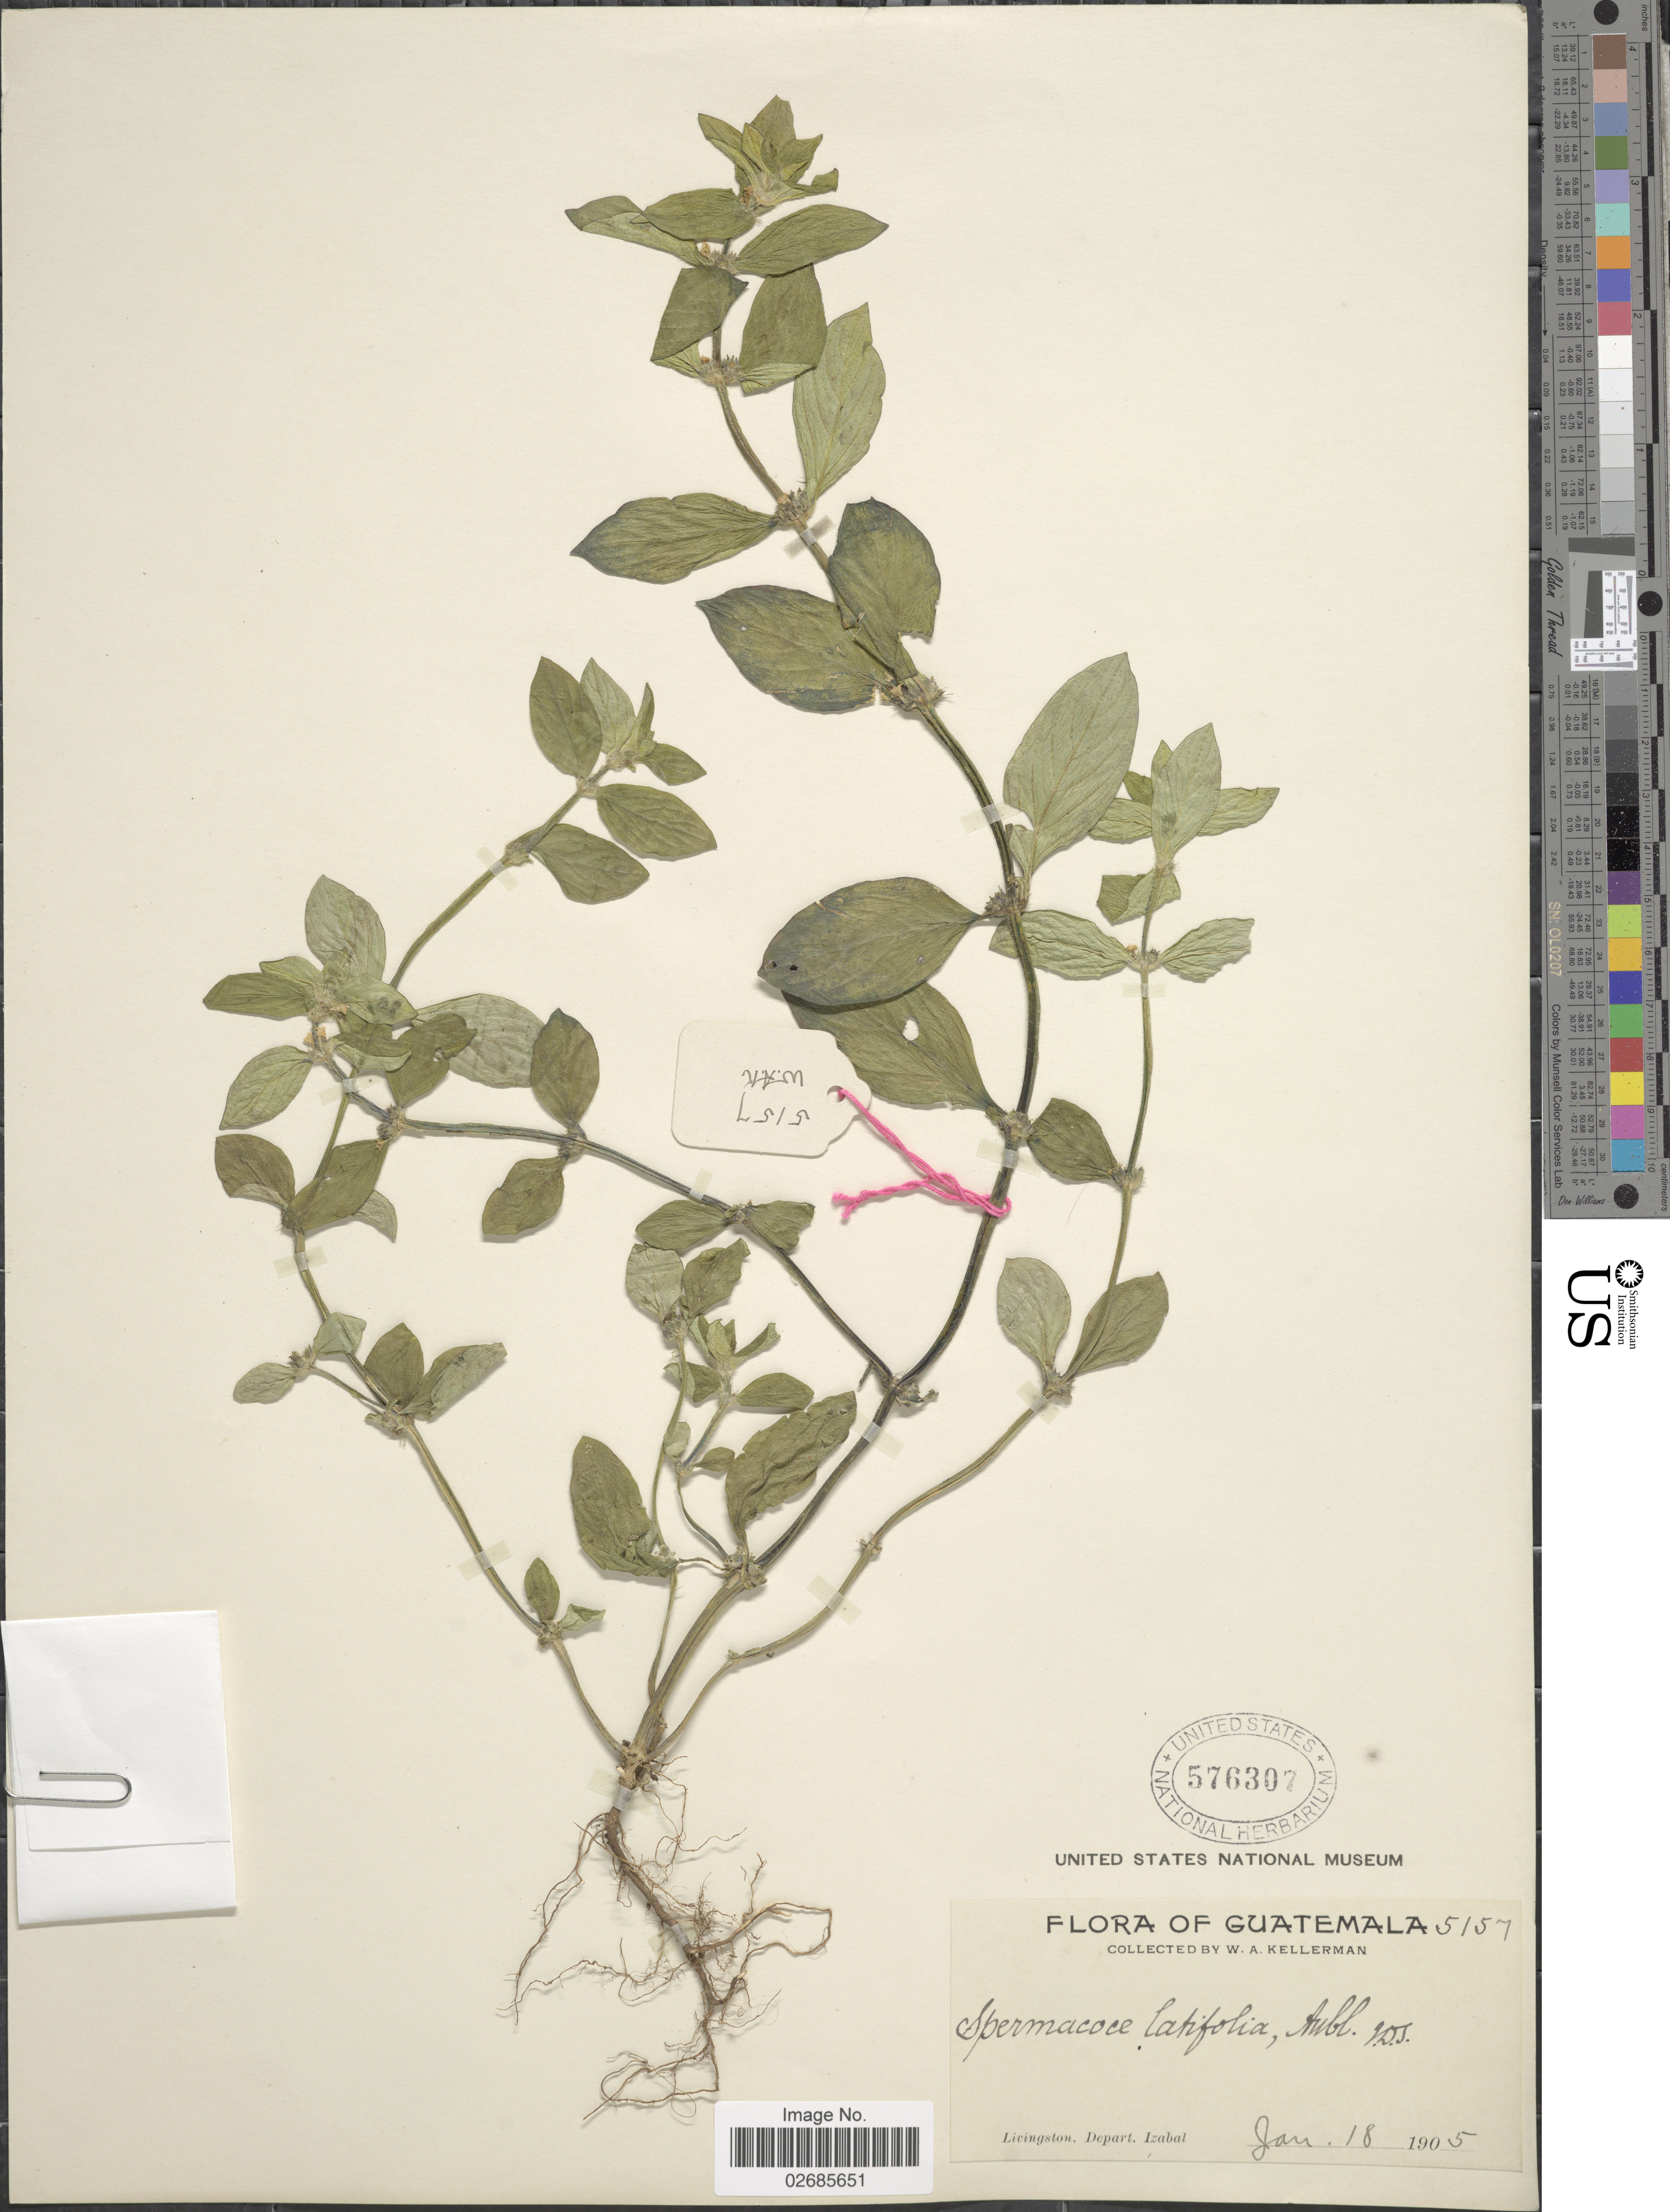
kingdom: Plantae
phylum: Tracheophyta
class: Magnoliopsida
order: Gentianales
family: Rubiaceae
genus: Borreria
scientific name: Borreria latifolia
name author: (Aubl.) K. Schum.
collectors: W. Kellerman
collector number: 5157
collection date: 1905-10-18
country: Guatemala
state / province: Izabal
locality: Livingston, Depart Izabal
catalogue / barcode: US 576307